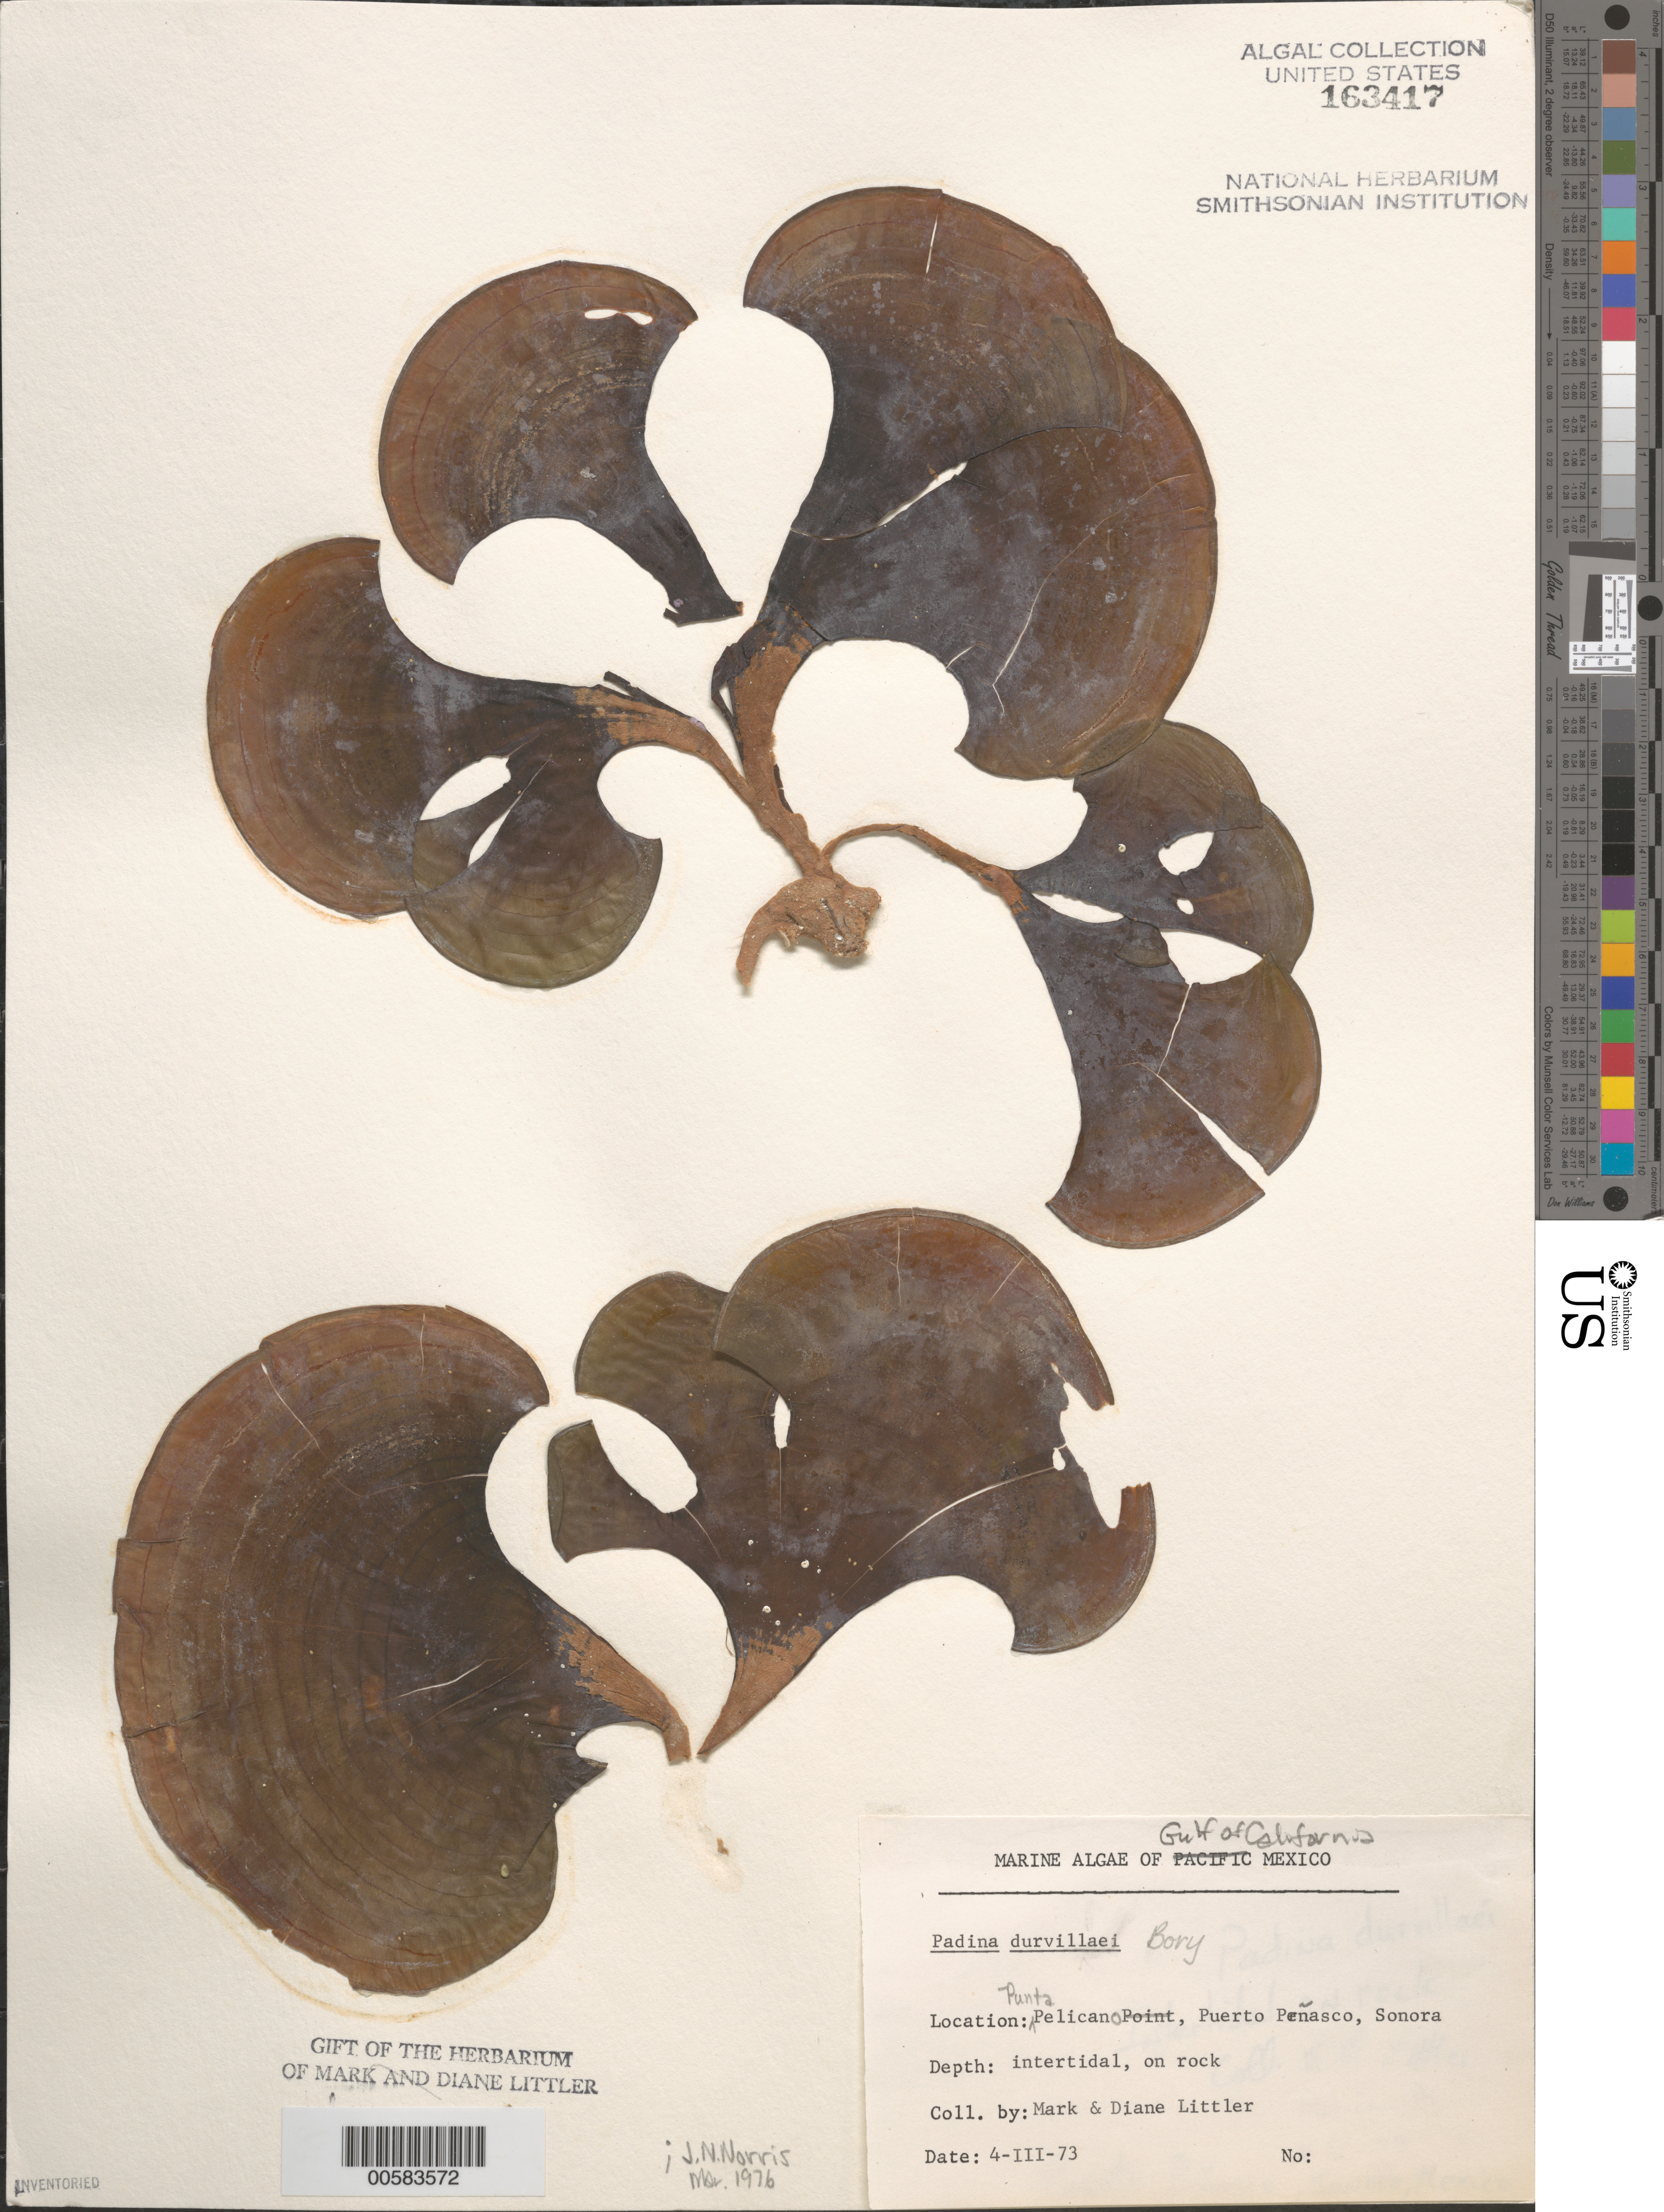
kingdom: Chromista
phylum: Ochrophyta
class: Phaeophyceae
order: Dictyotales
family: Dictyotaceae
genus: Padina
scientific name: Padina durvillaei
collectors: M. M. Littler & D. S. Littler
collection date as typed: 04 Mar 1973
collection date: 1973-03-04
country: Mexico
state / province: Sonora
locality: Punta Pelicano, Puerto Penasco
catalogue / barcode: US 163417